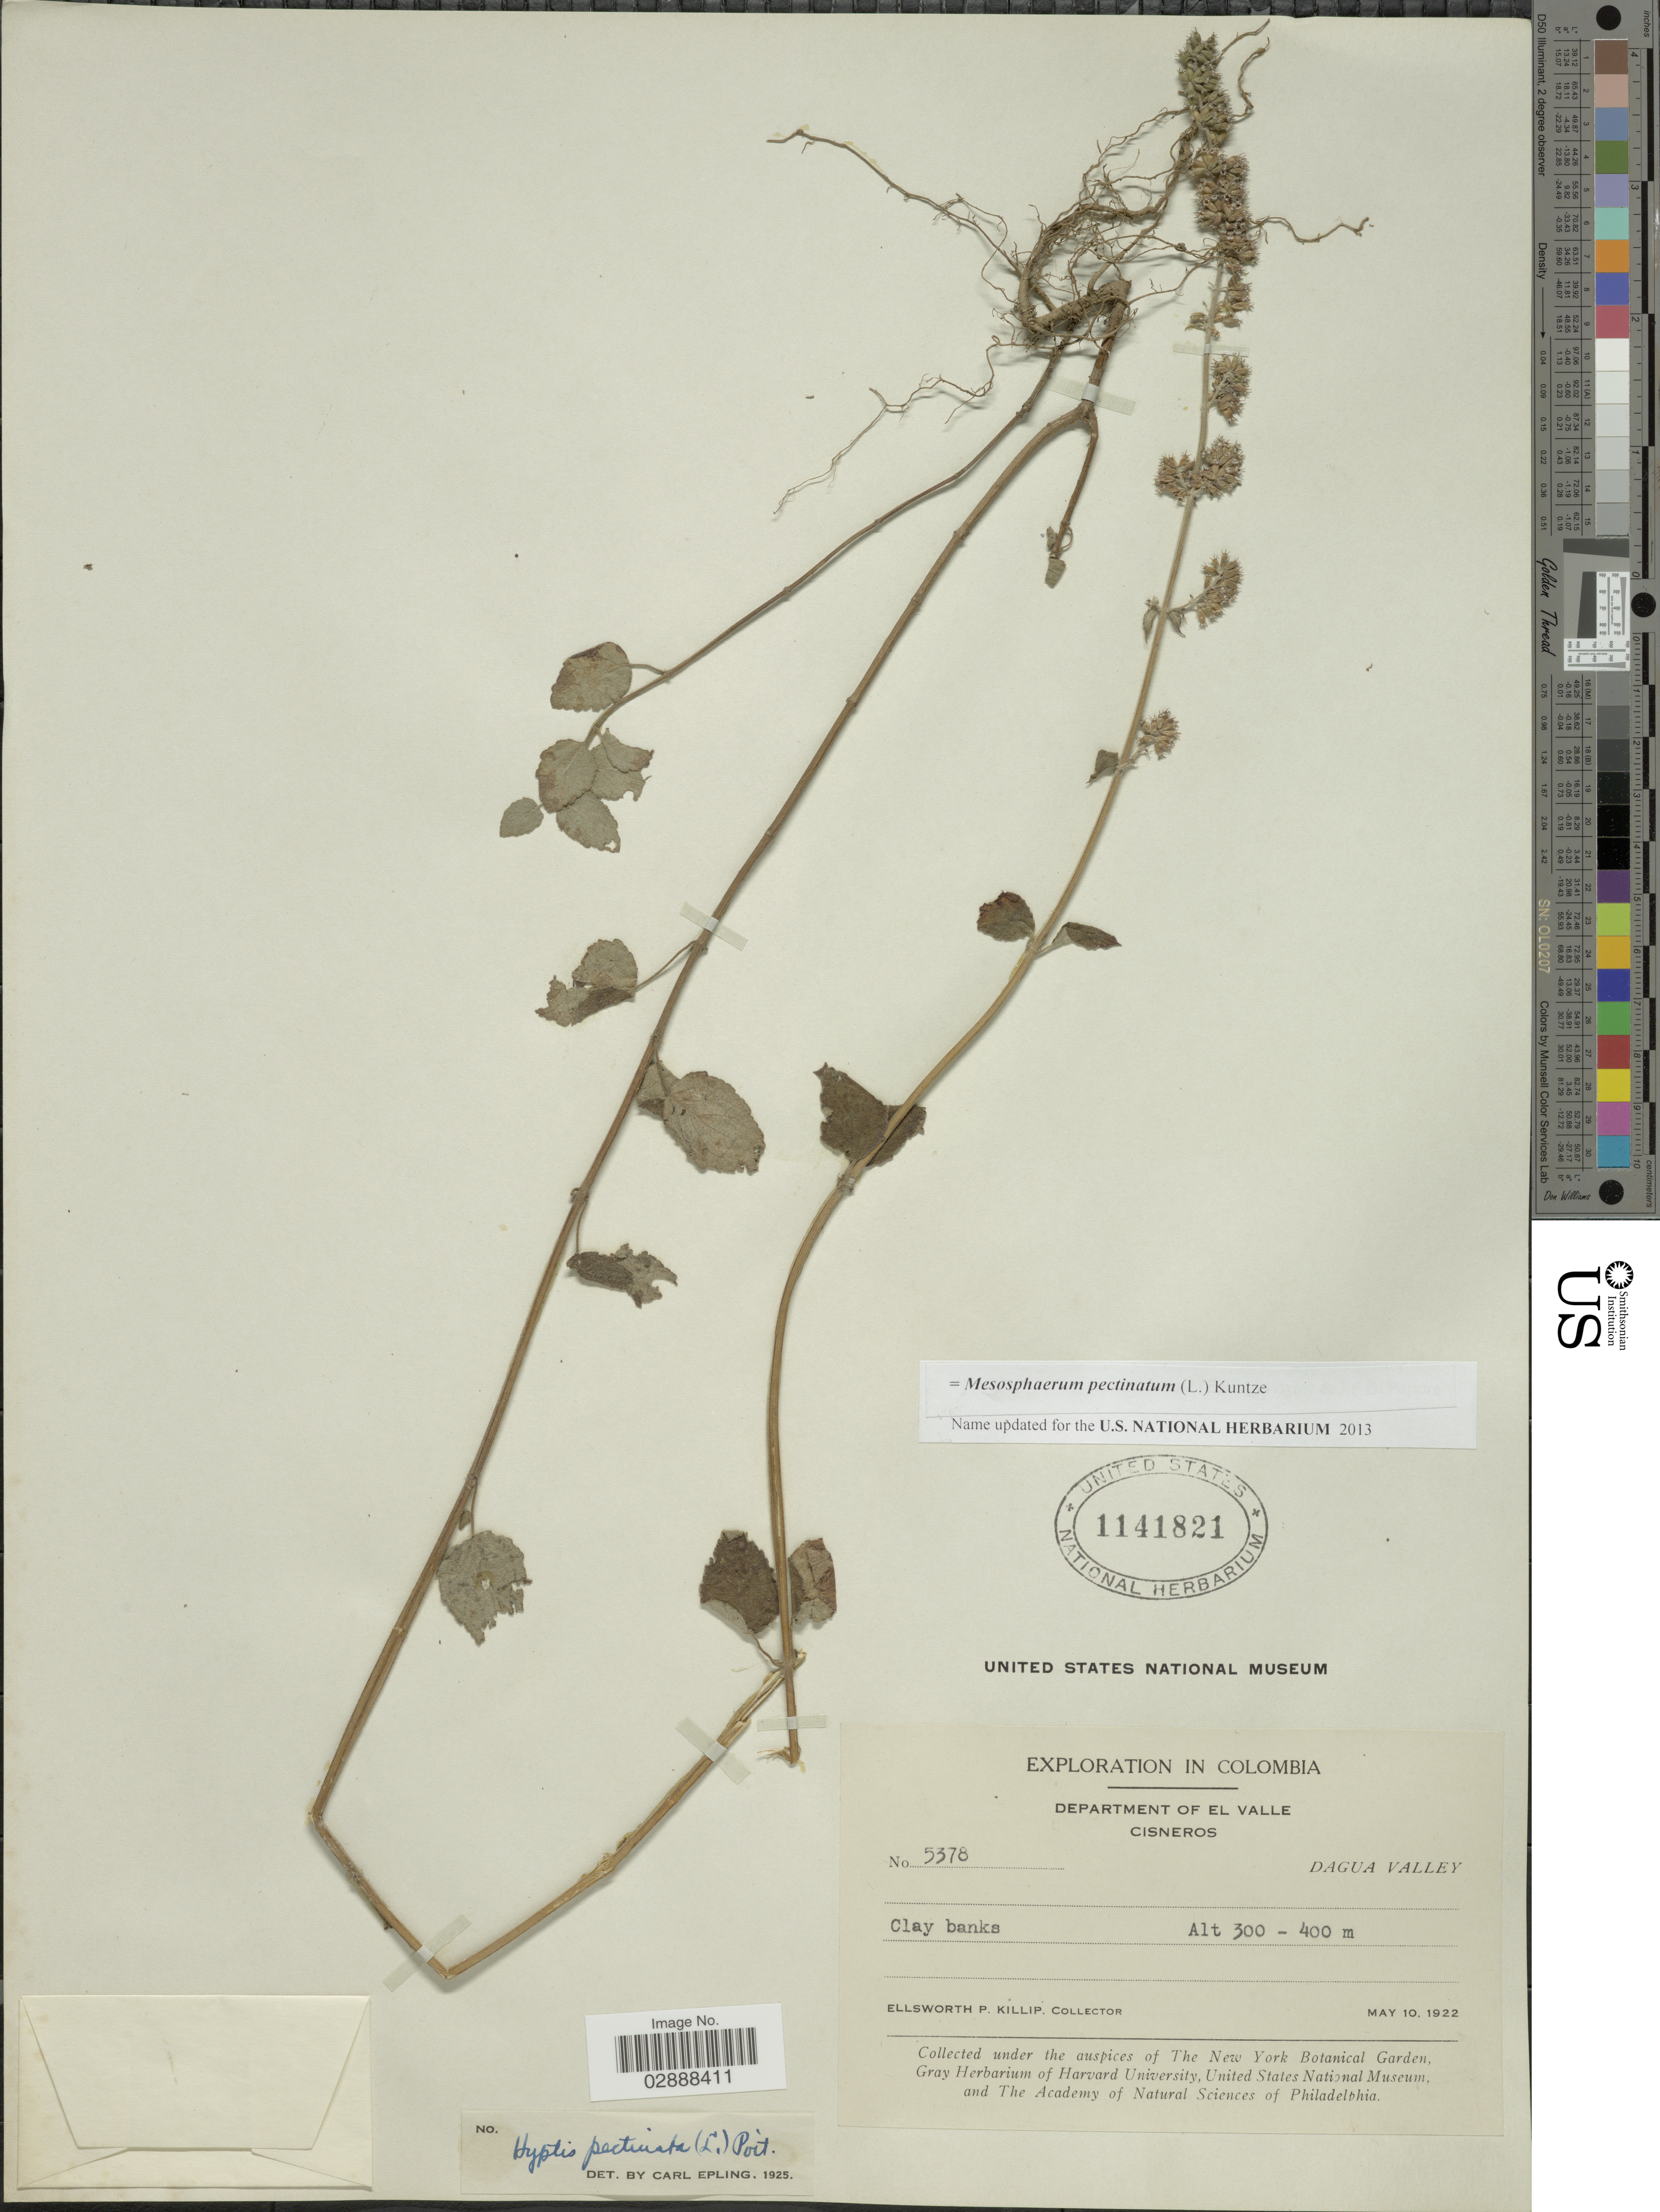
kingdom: Plantae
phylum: Tracheophyta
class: Magnoliopsida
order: Lamiales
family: Lamiaceae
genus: Mesosphaerum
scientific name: Mesosphaerum pectinatum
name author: (L.) Kuntze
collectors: E. P. Killip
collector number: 5378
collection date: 1922-05-10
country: Colombia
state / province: Valle del Cauca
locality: Department of El Valle. Cisneros. Dagua Valley.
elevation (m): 300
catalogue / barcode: US 1141821